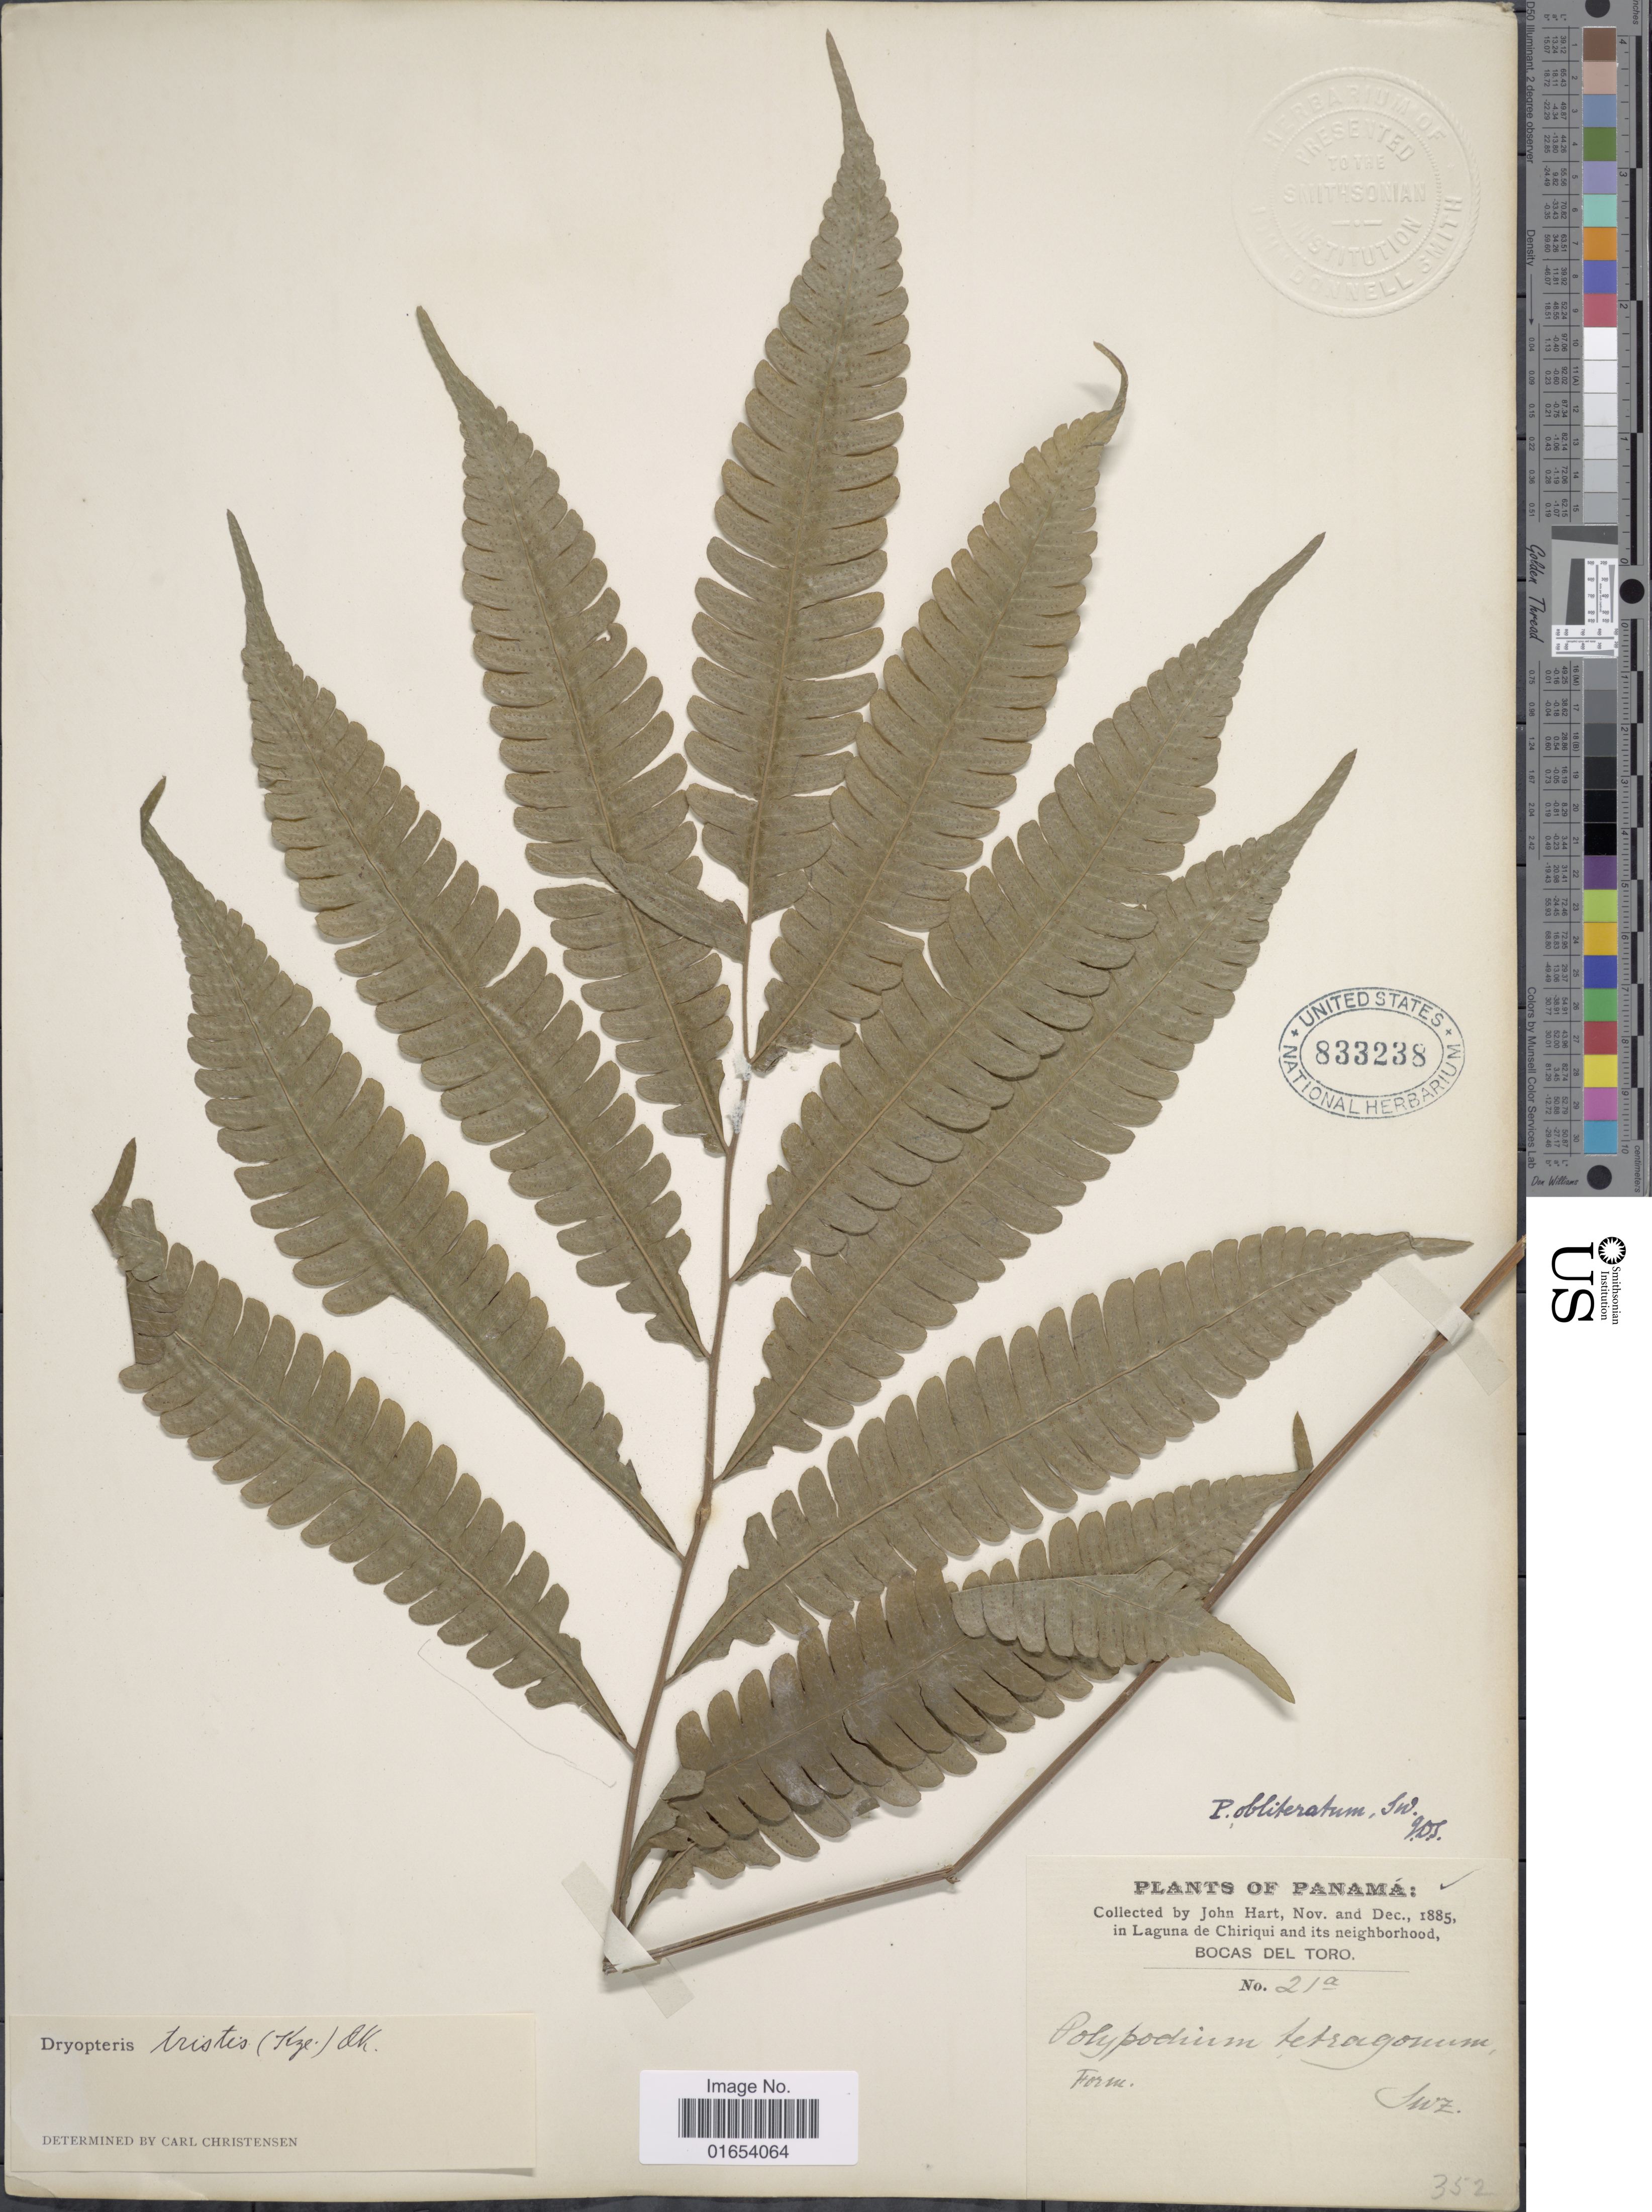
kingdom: Plantae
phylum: Tracheophyta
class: Polypodiopsida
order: Polypodiales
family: Thelypteridaceae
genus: Goniopteris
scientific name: Goniopteris nicaraguensis (C. Chr.) comb. nov., ined 2015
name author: (C. Chr.)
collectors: J. H. Hart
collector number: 21a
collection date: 1885-11/1885-12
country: Panama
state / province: Bocas del Toro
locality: Laguna de Chiriqui and its neighborhood, Bocas Del Toro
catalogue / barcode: US 833238